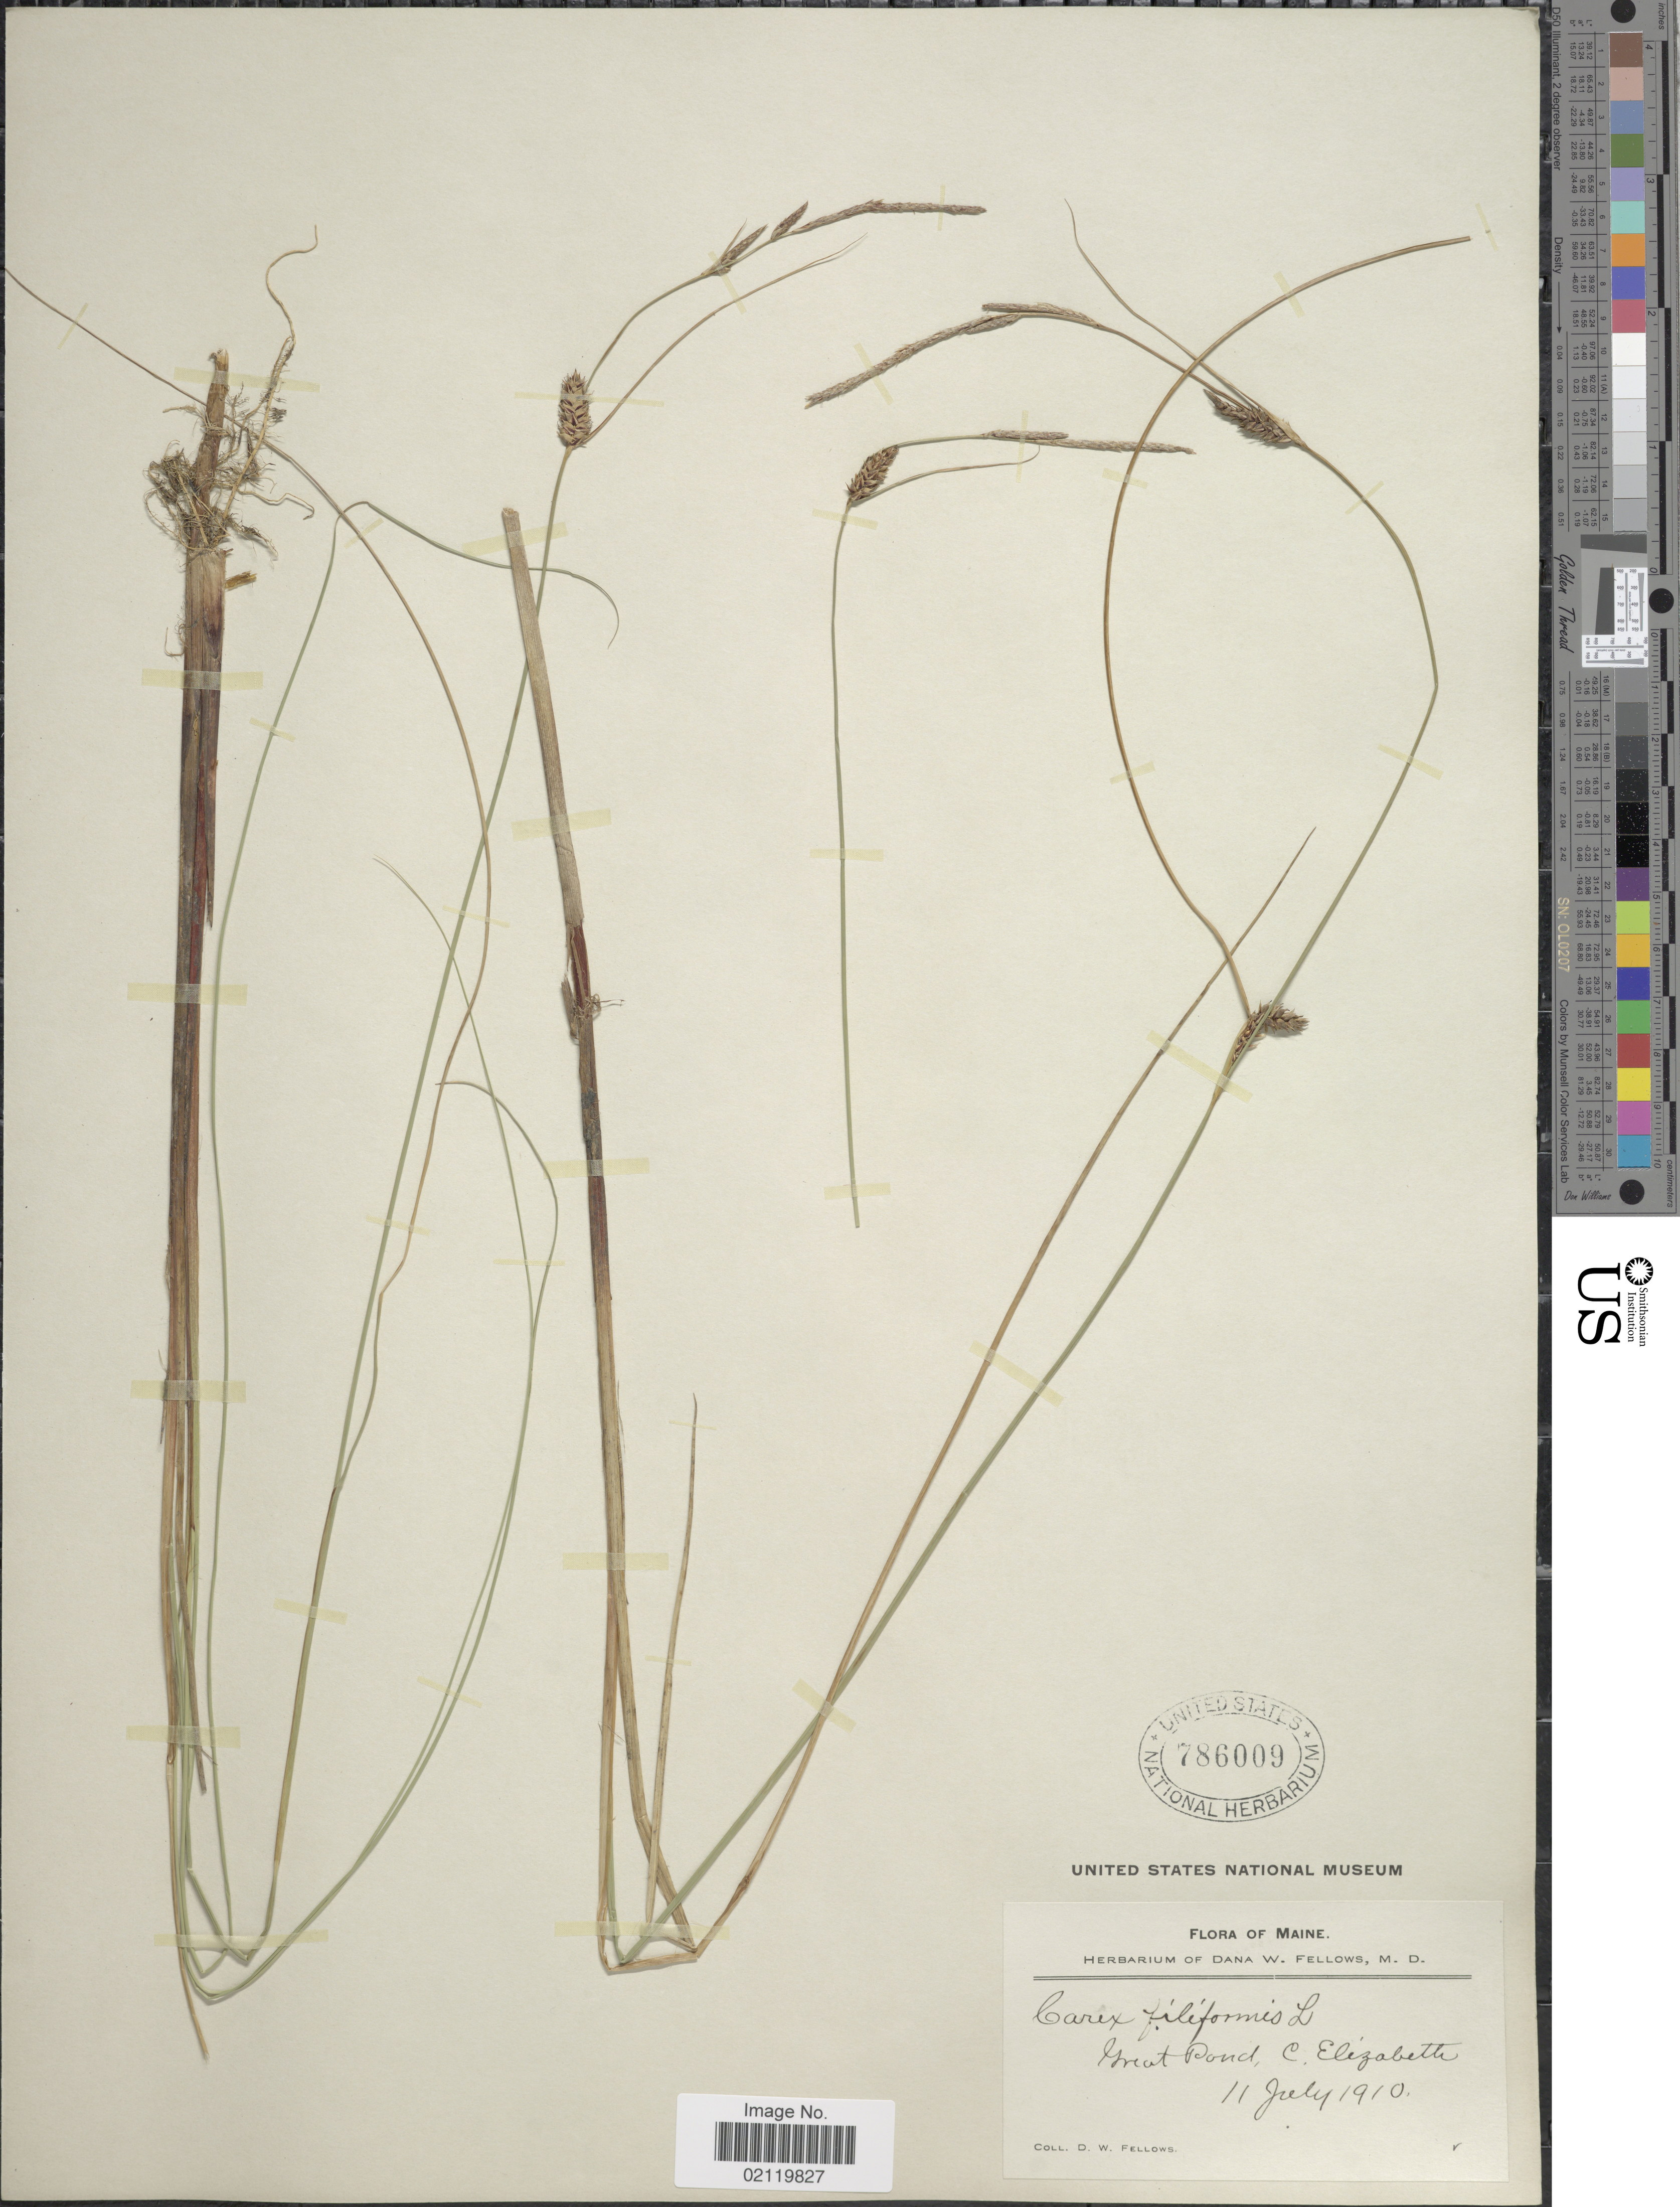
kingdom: Plantae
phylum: Tracheophyta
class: Liliopsida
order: Poales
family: Cyperaceae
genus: Carex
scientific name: Carex lasiocarpa var. americana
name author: Fernald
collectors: D. W. Fellows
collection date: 1910-07-11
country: United States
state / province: Maine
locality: Great Pond, C. Elizabeth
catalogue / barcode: US 786009